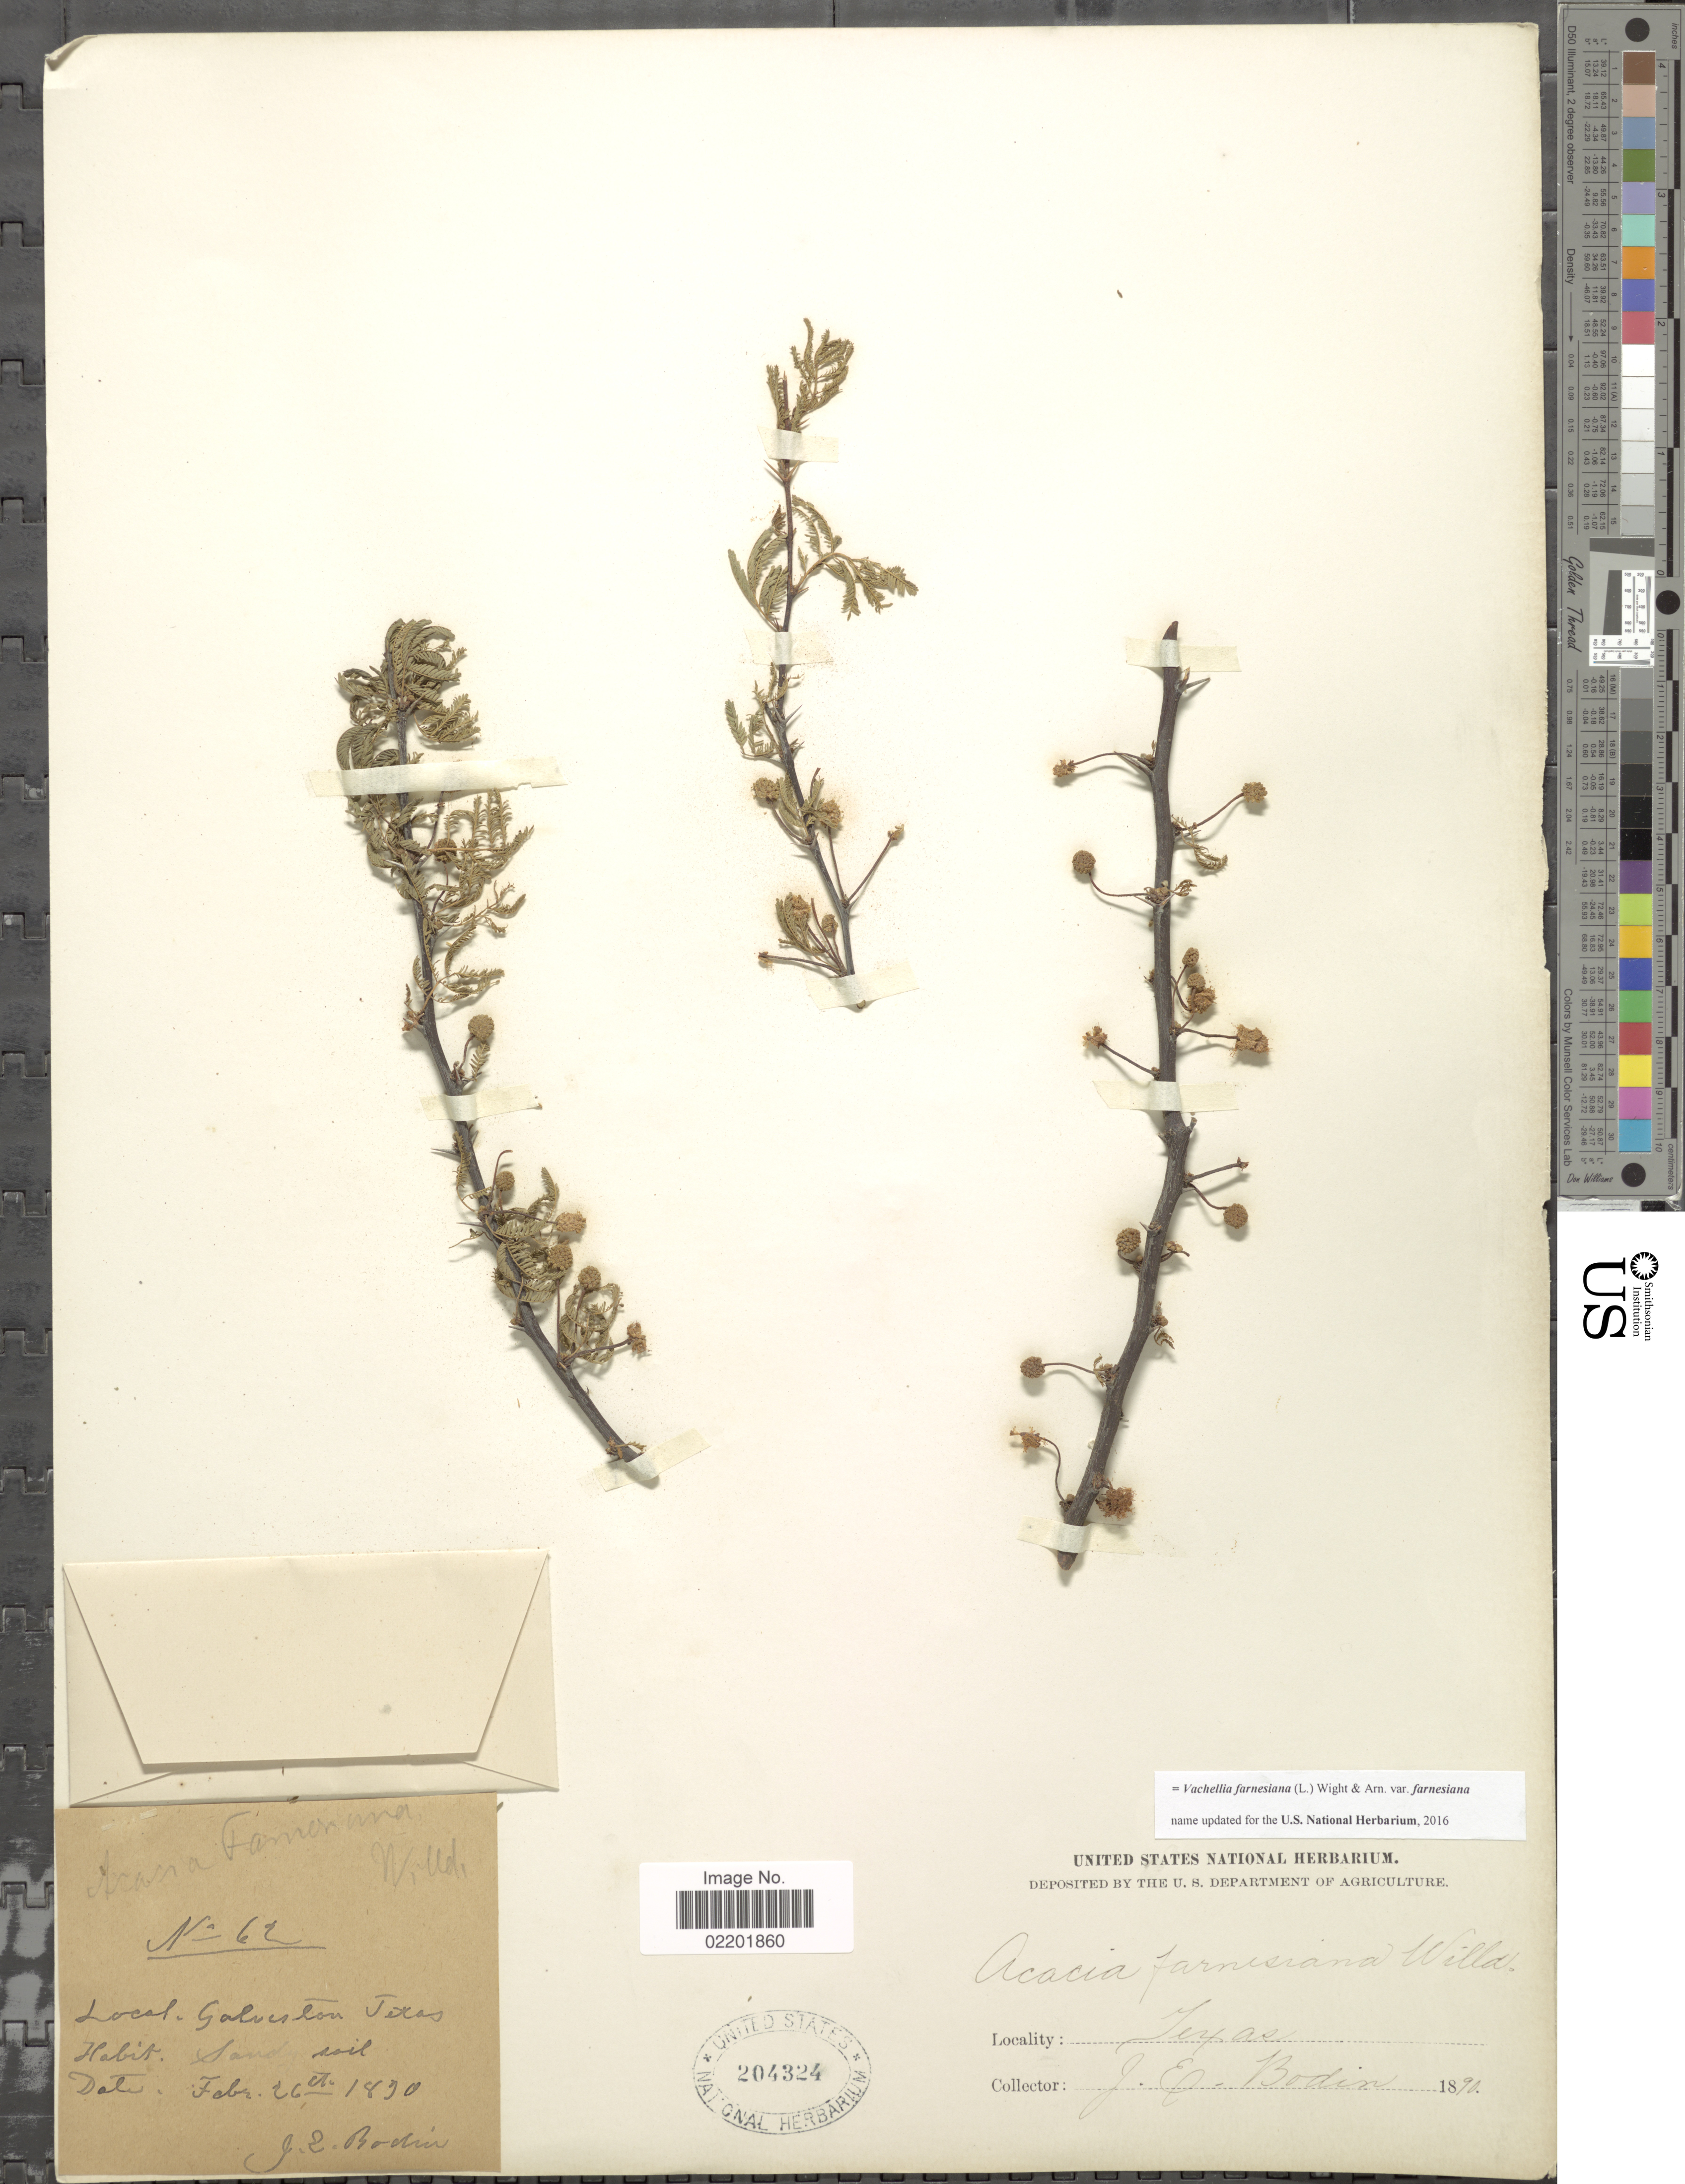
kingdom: Plantae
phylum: Tracheophyta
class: Magnoliopsida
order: Fabales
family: Fabaceae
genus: Vachellia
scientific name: Vachellia farnesiana var. farnesiana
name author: (L.) Wight & Arn.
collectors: J. E. Bodin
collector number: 62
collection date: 1890-02-26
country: United States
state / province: Texas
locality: Galveston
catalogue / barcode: US 204324